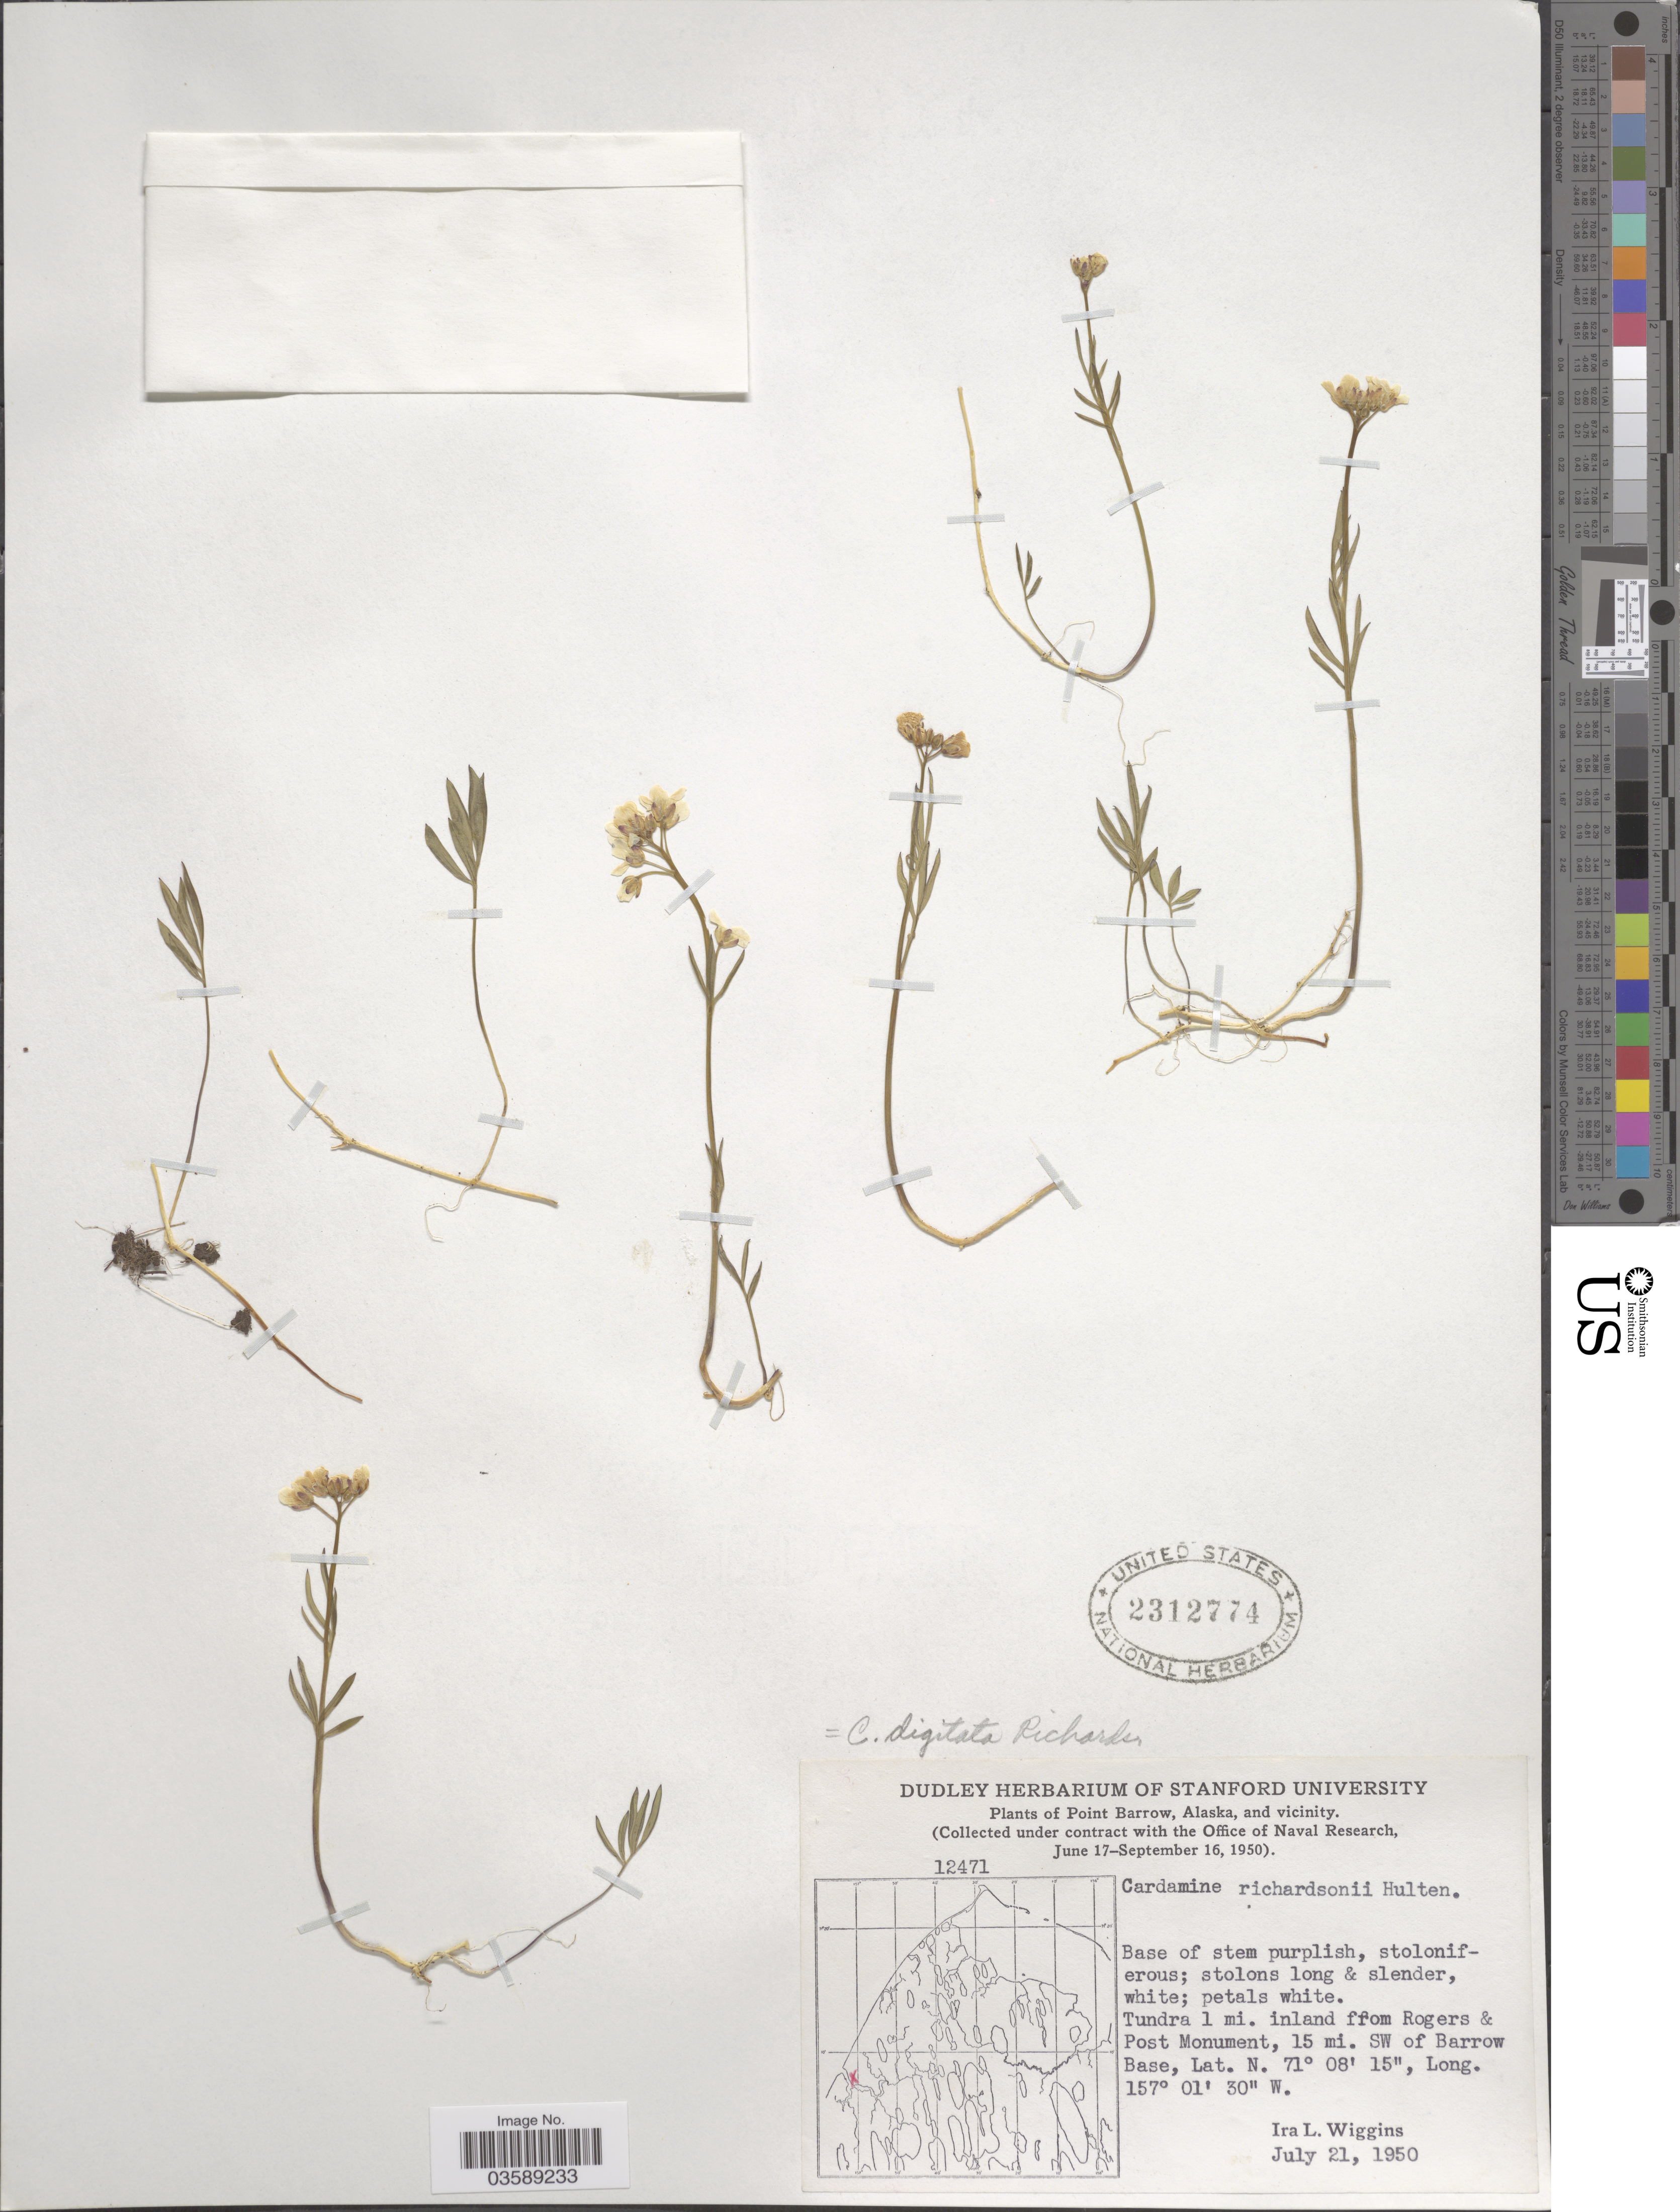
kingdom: Plantae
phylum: Tracheophyta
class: Magnoliopsida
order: Brassicales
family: Brassicaceae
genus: Cardamine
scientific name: Cardamine digitata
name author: Richardson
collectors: I. L. Wiggins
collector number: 12471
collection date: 1950-07-21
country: United States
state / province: Alaska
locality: Point Barrow, and vicinity. Tundra 1 mi. inland from Rogers & Post Monument, 15 mi. SW of Barrow Base.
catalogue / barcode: US 2312774